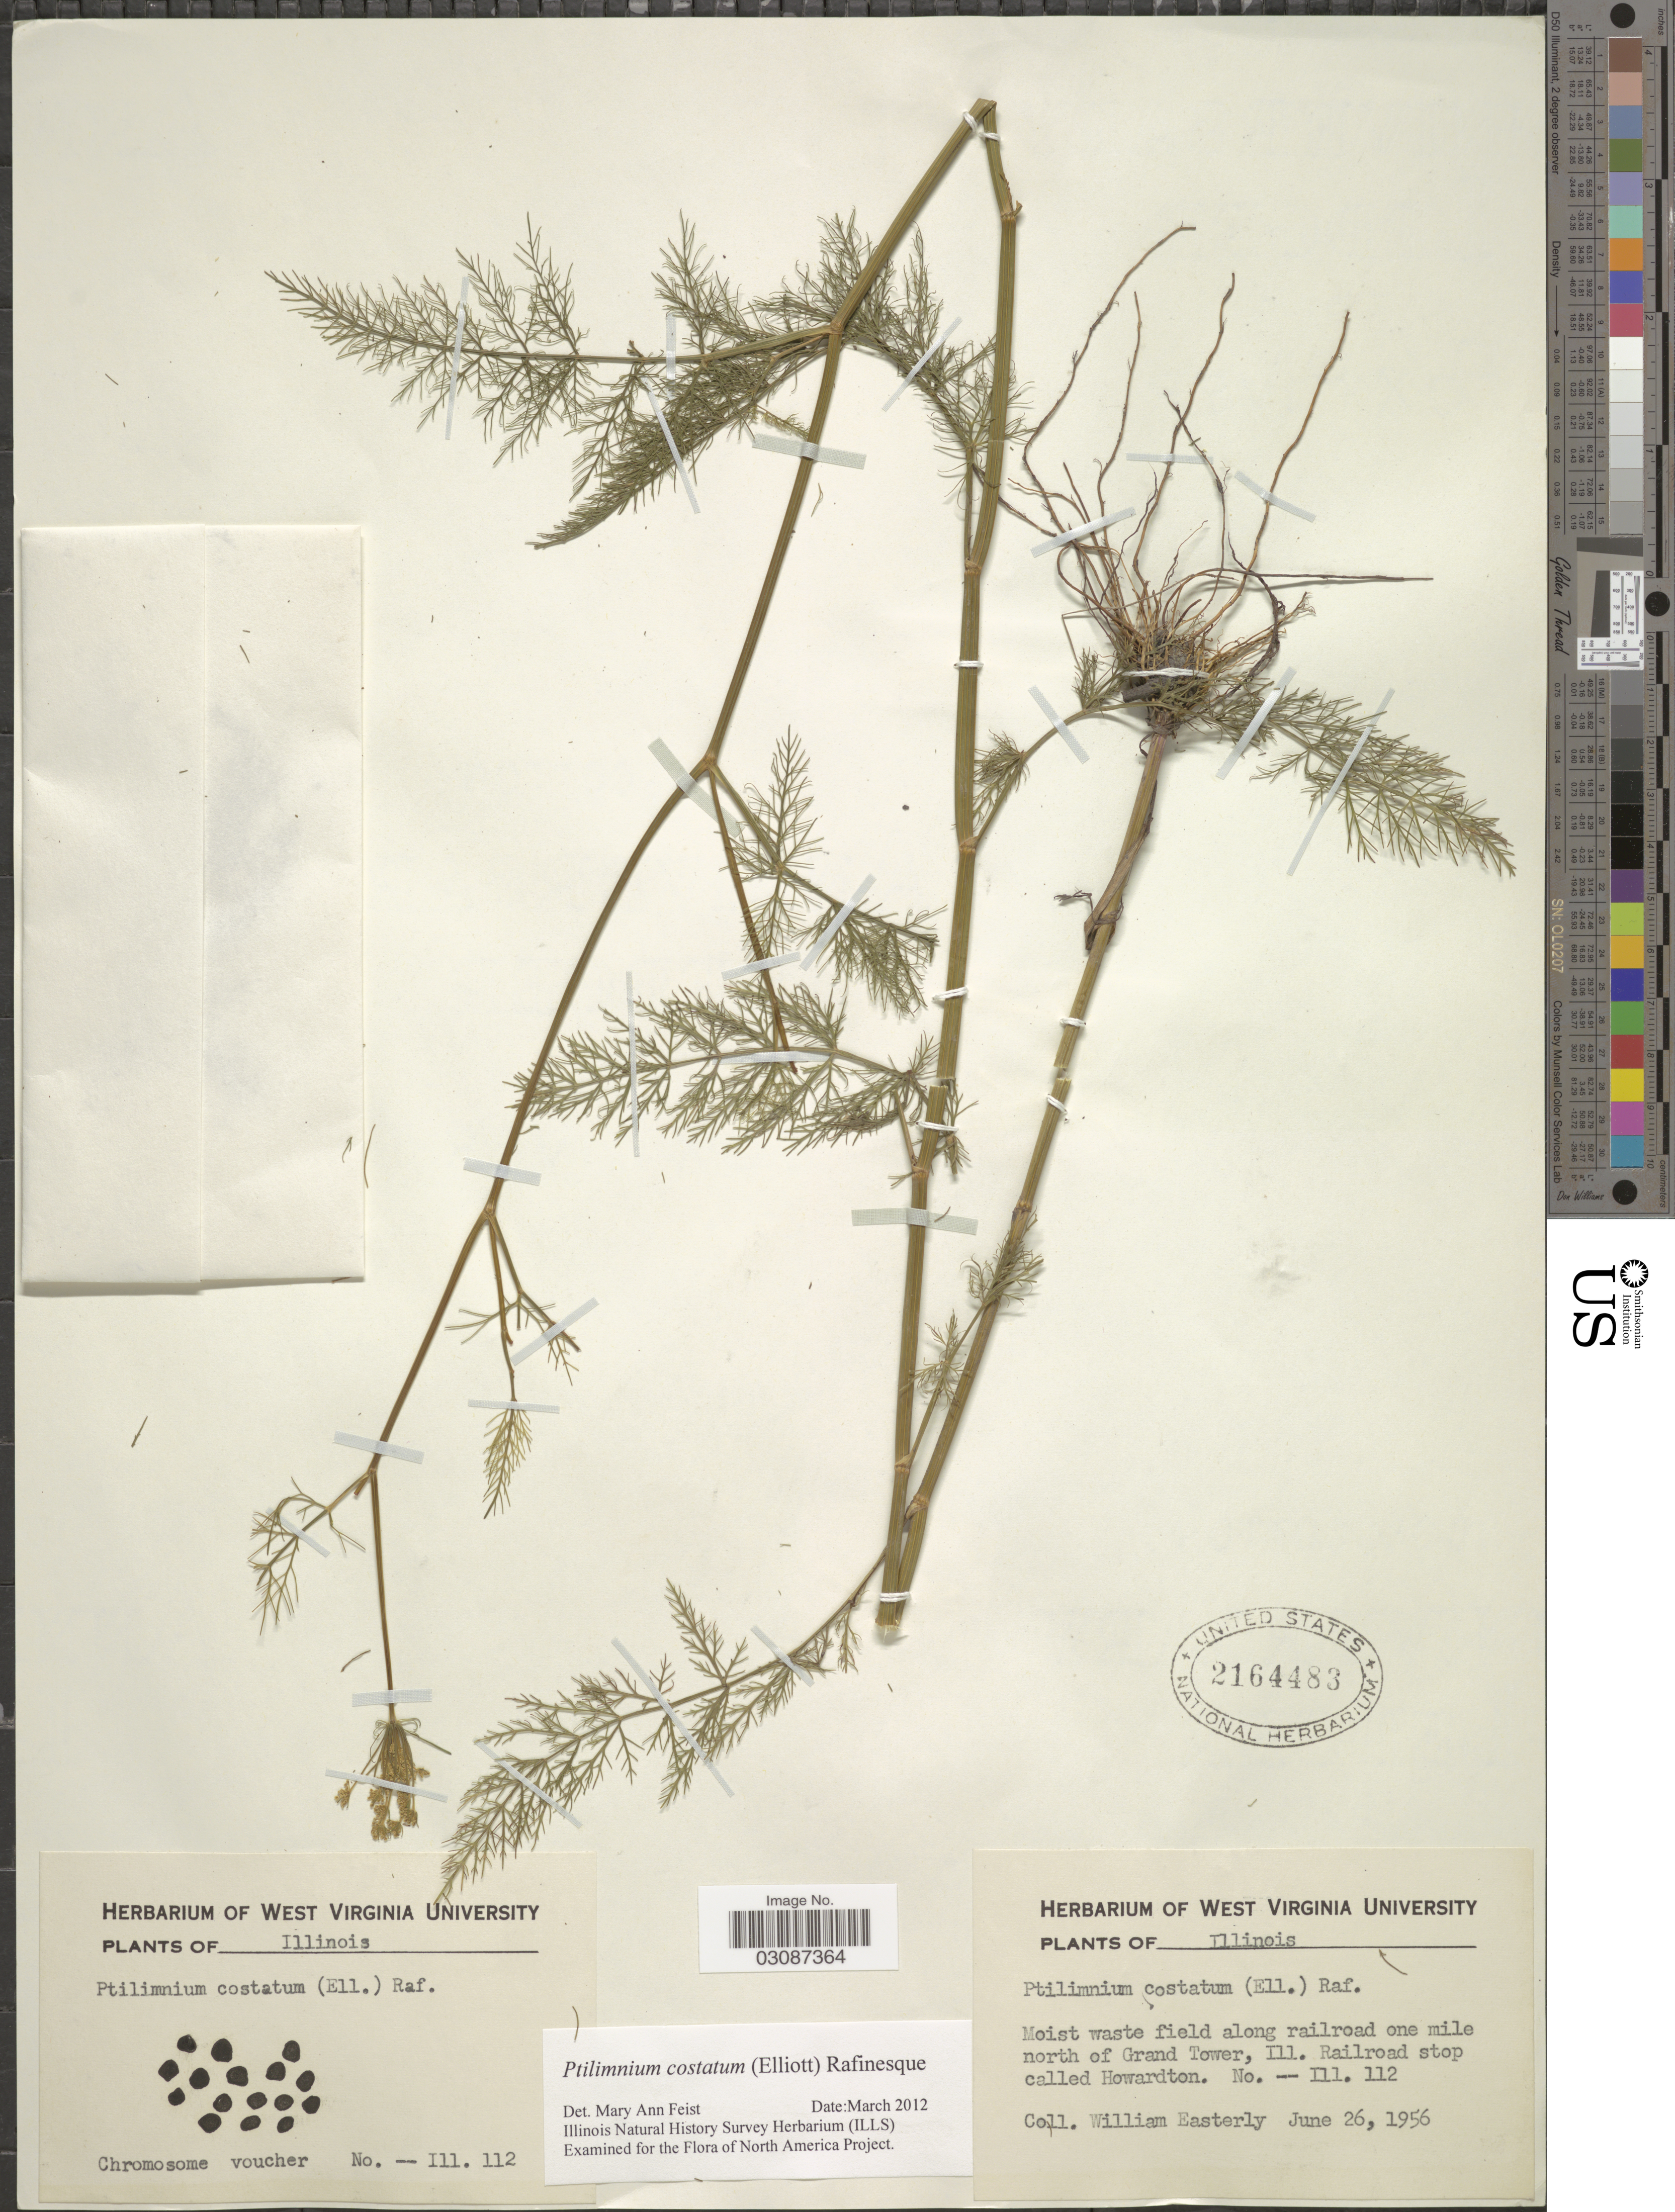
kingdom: Plantae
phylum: Tracheophyta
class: Magnoliopsida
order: Apiales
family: Apiaceae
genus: Ptilimnium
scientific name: Ptilimnium costatum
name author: (Elliott) Raf.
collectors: W. Easterly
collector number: Ill. 112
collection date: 1956-06-26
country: United States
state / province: Illinois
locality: Moist waste field along railroad one mile north of Grand Tower, Ill. Railroad stop called Howardton.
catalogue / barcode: US 2164483